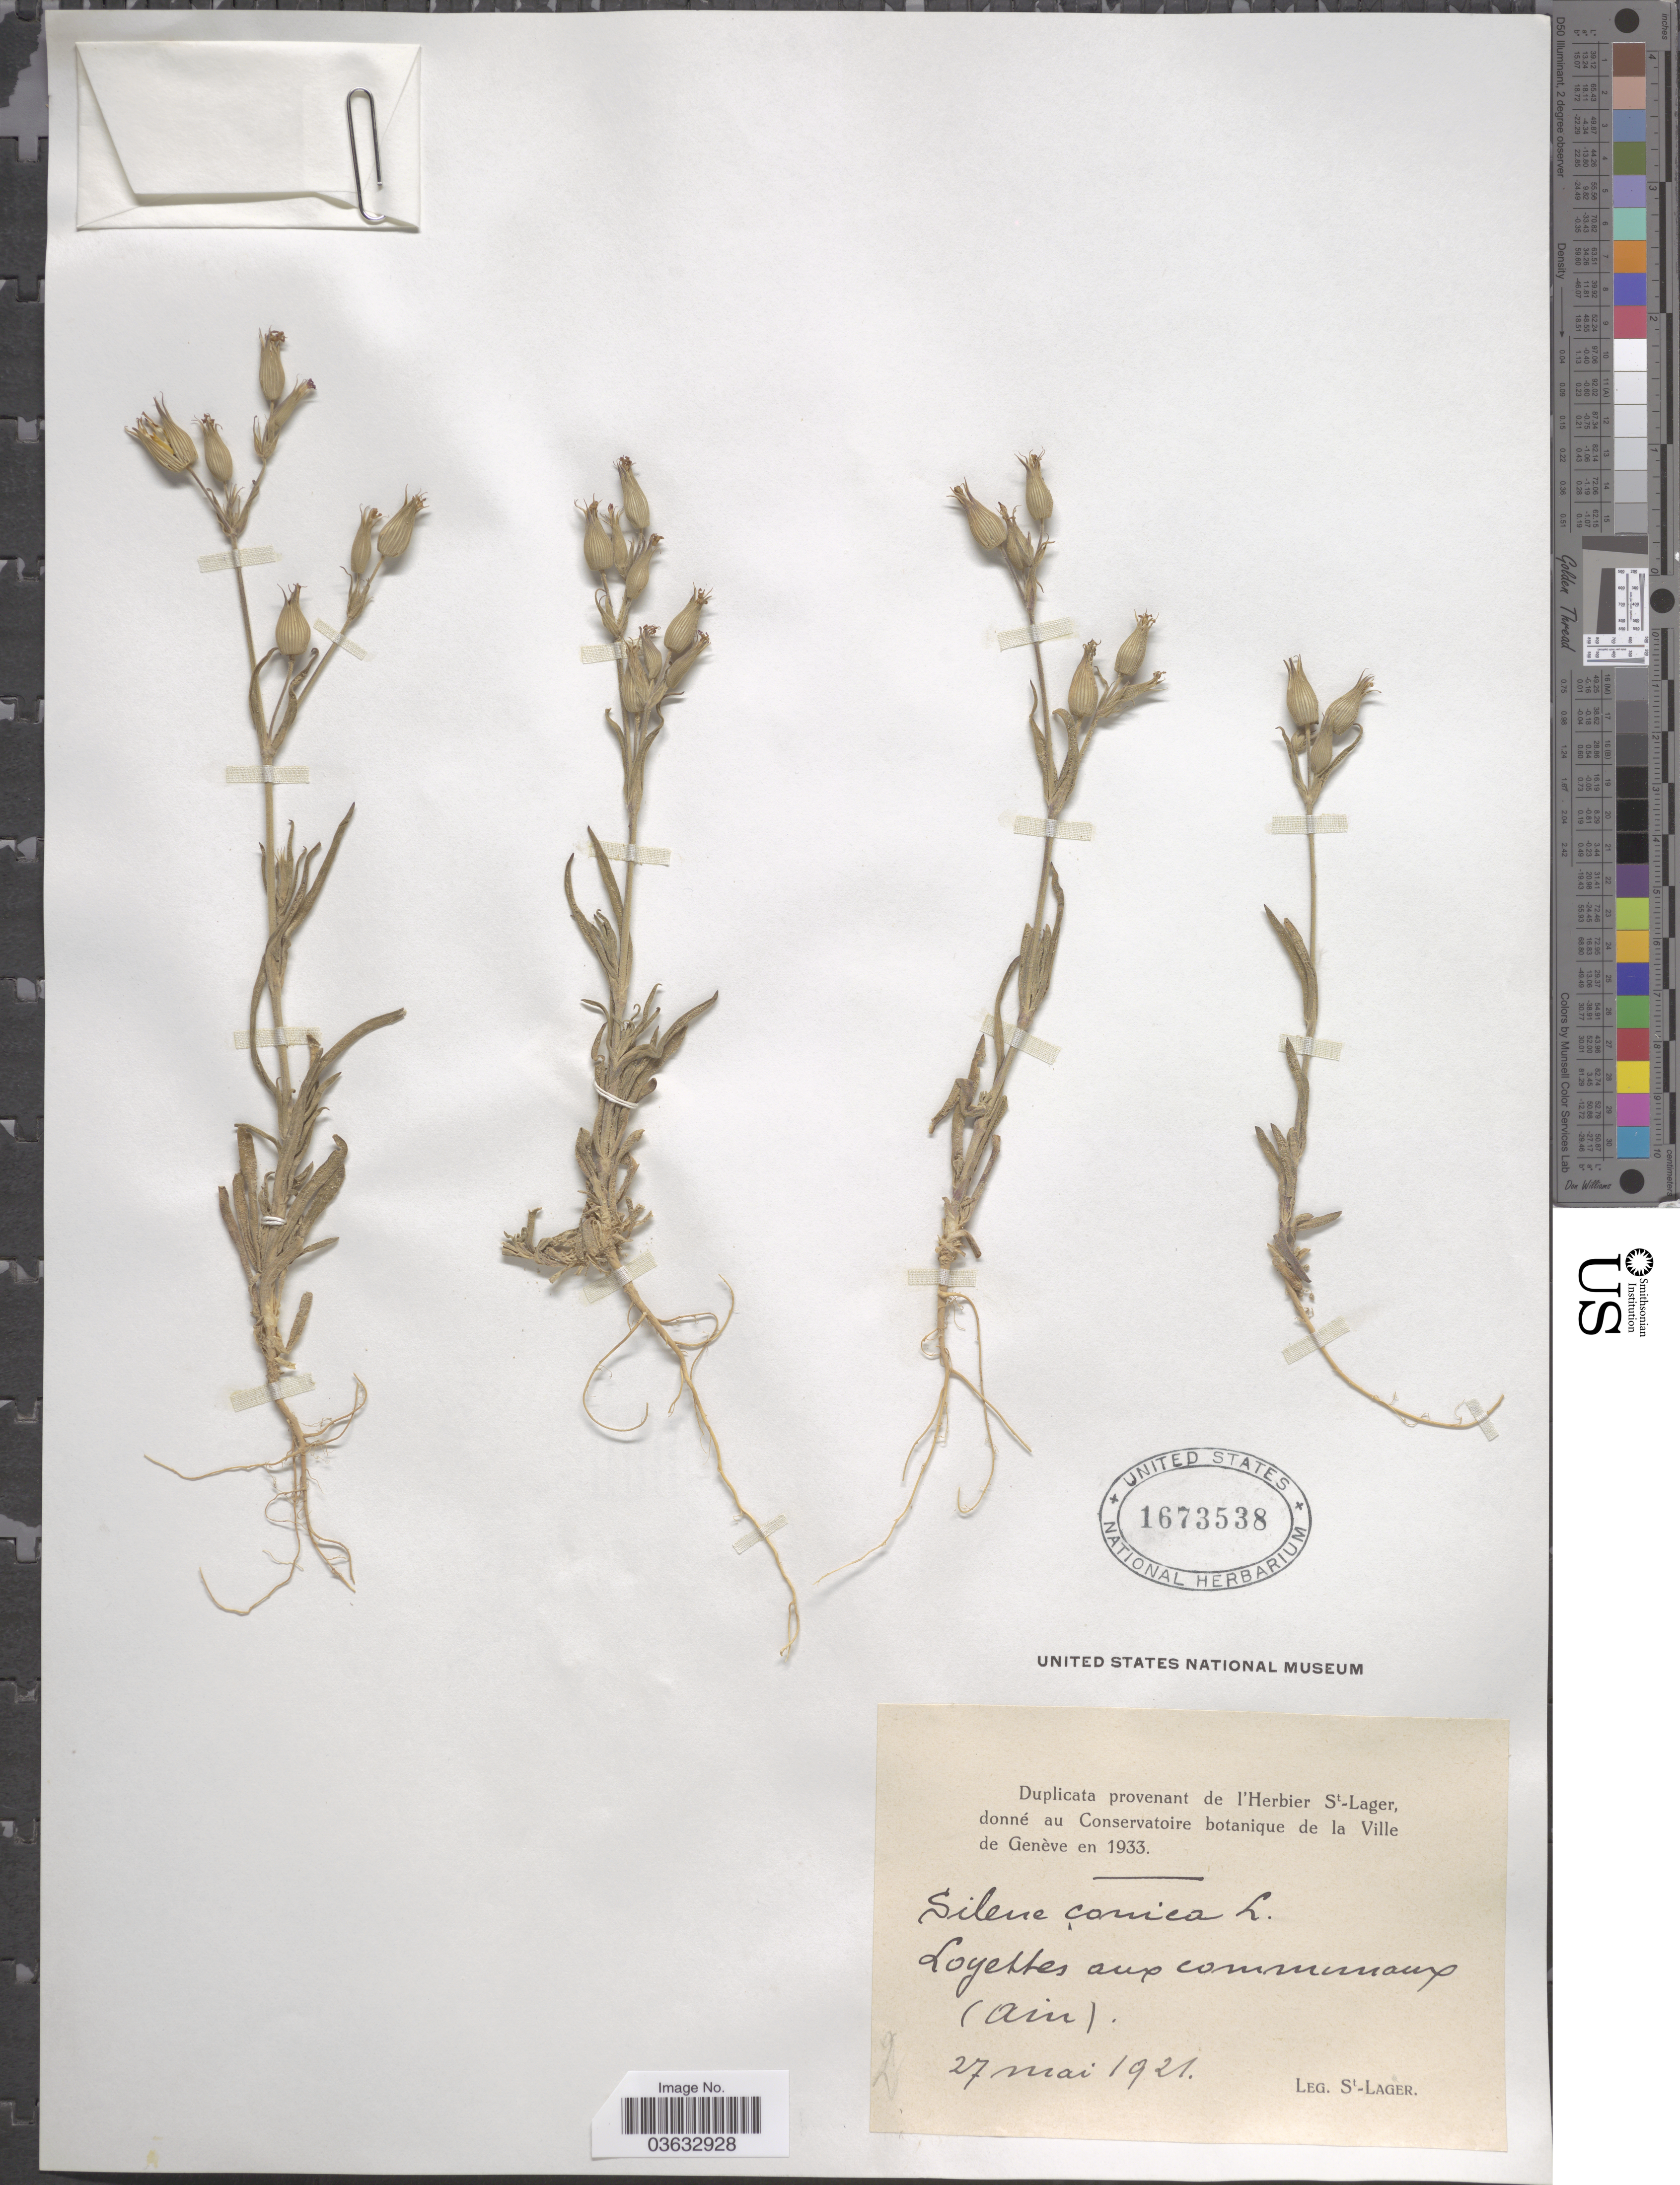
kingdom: Plantae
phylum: Tracheophyta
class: Magnoliopsida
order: Caryophyllales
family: Caryophyllaceae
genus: Silene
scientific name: Silene conica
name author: L.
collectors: -. St. Lager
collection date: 1921-05-27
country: France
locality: Loyettes aux communaux (Ain).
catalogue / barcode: US 1673538